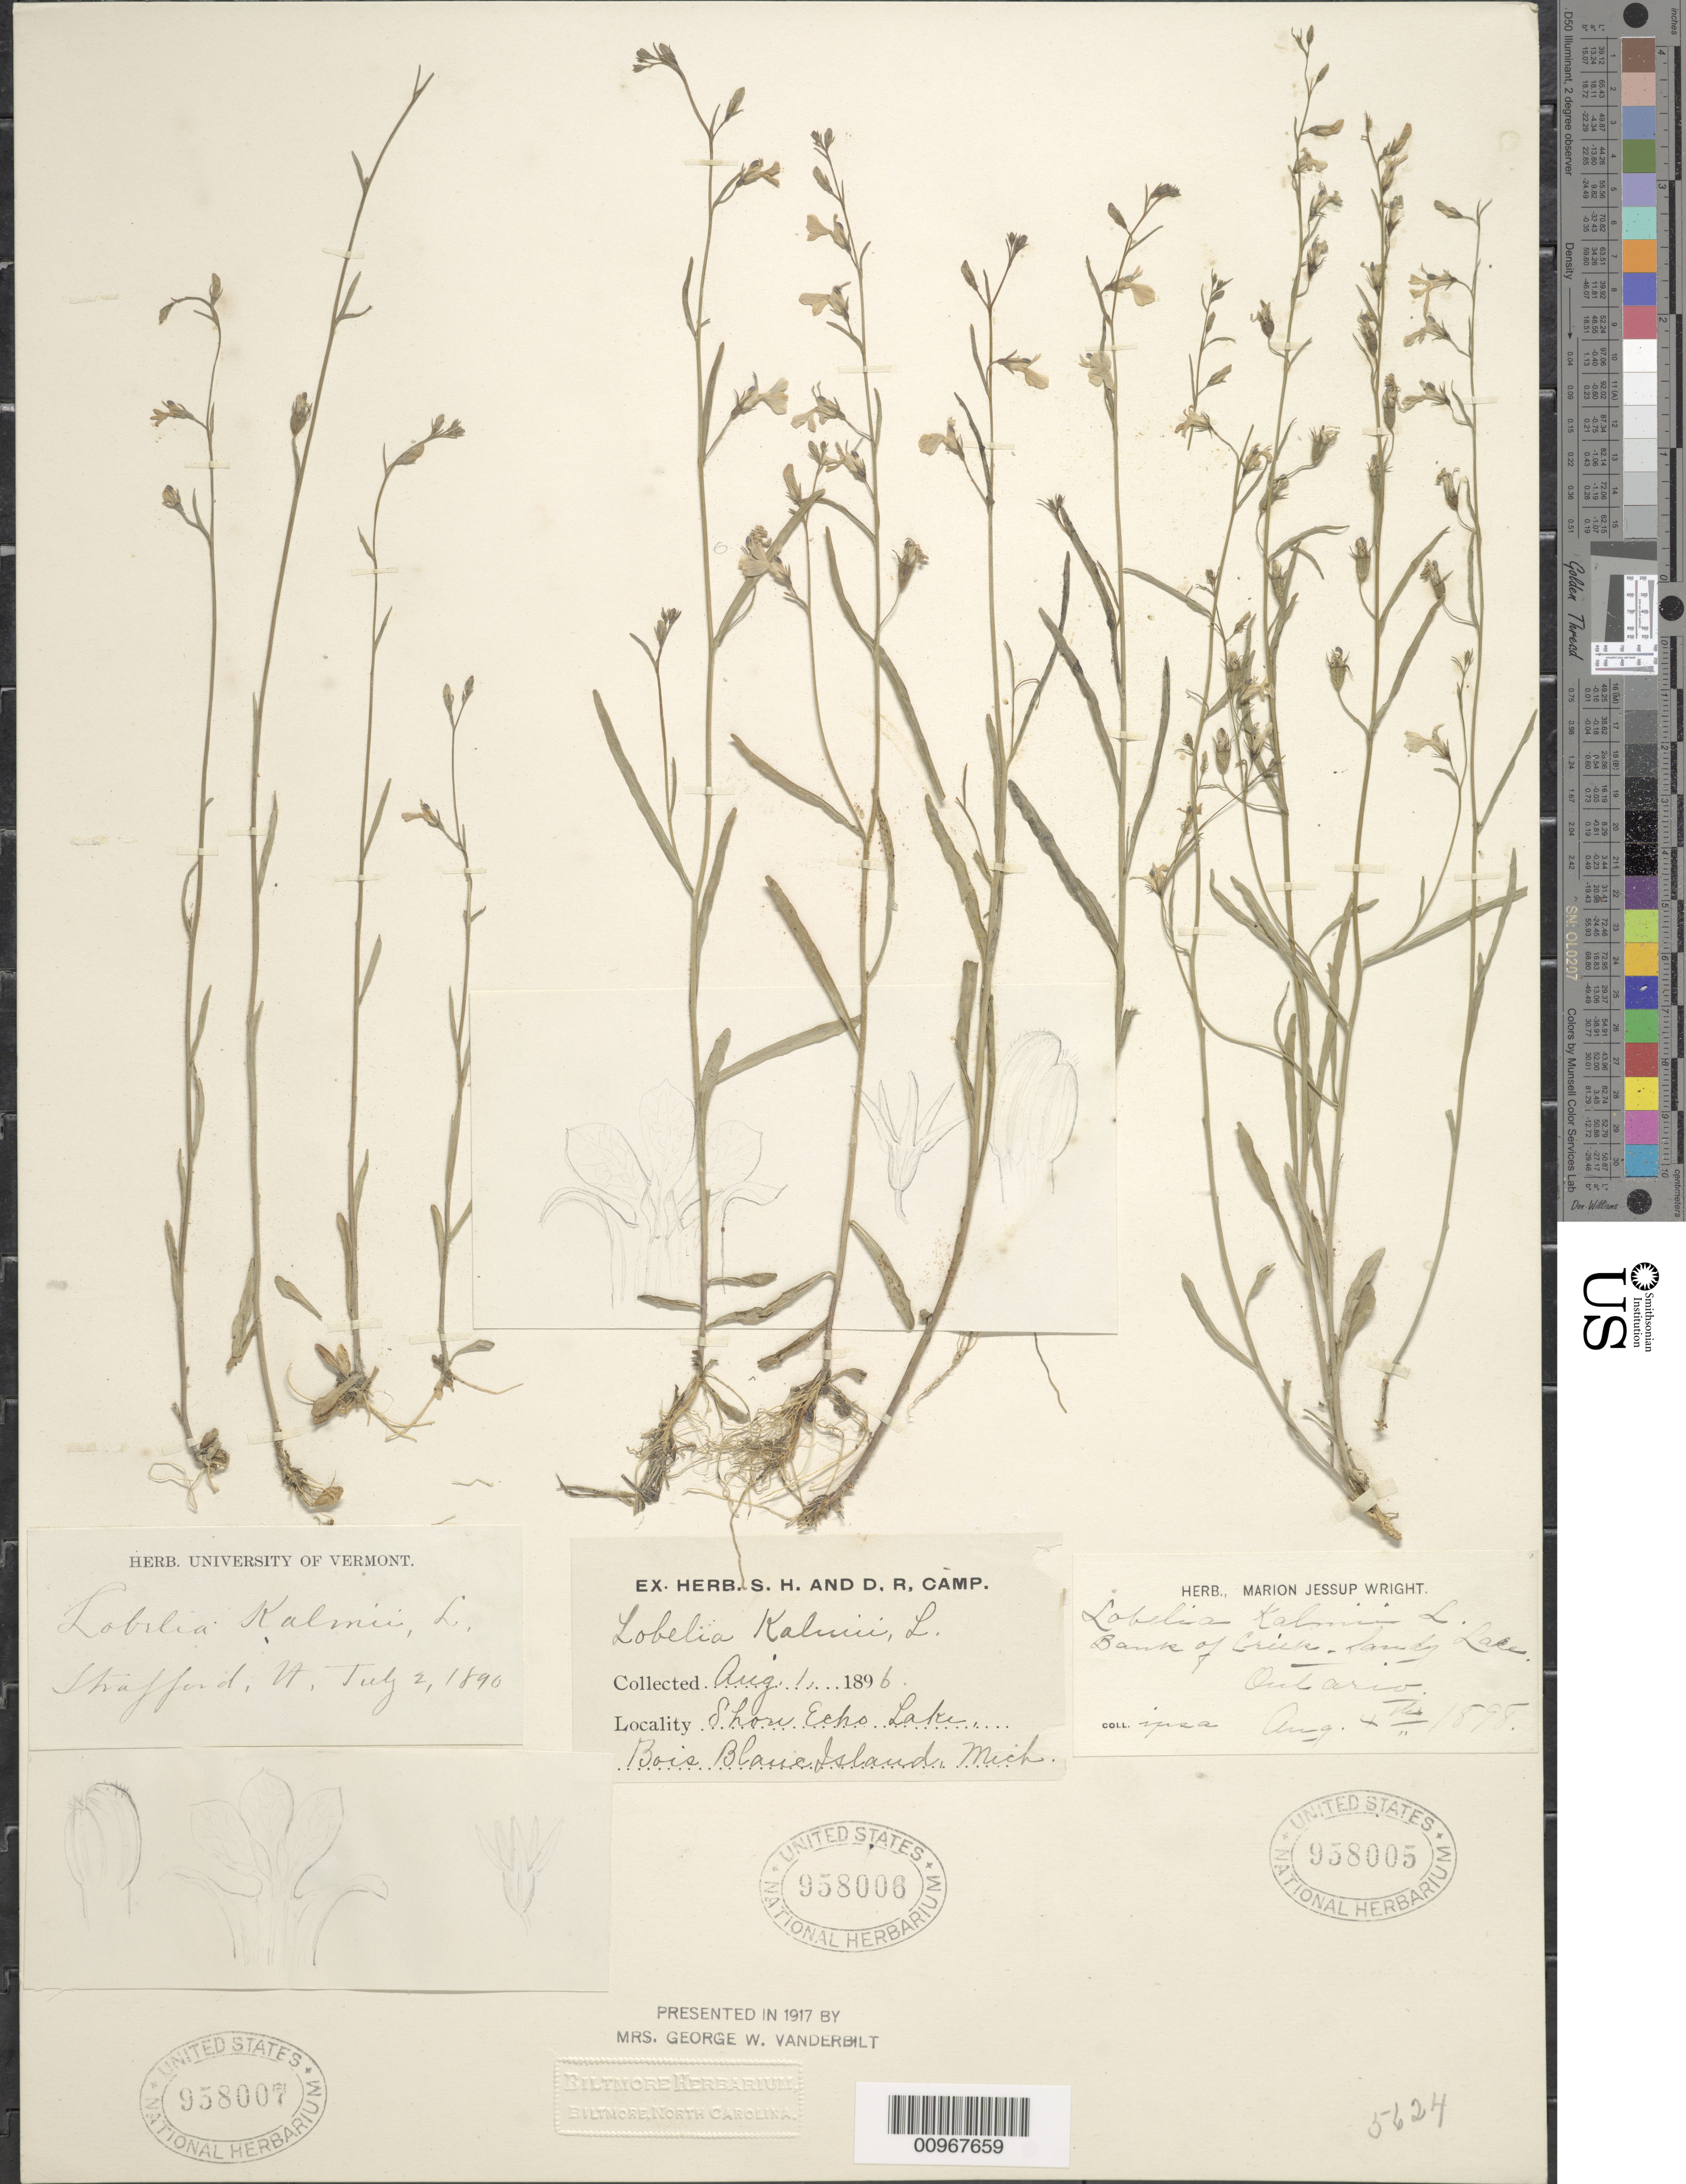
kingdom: Plantae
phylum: Tracheophyta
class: Magnoliopsida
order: Asterales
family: Campanulaceae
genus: Lobelia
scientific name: Lobelia kalmii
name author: L.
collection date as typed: July 2, 1890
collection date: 1890-07-02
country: United States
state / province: Vermont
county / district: Orange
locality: Strafford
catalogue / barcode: US 958007